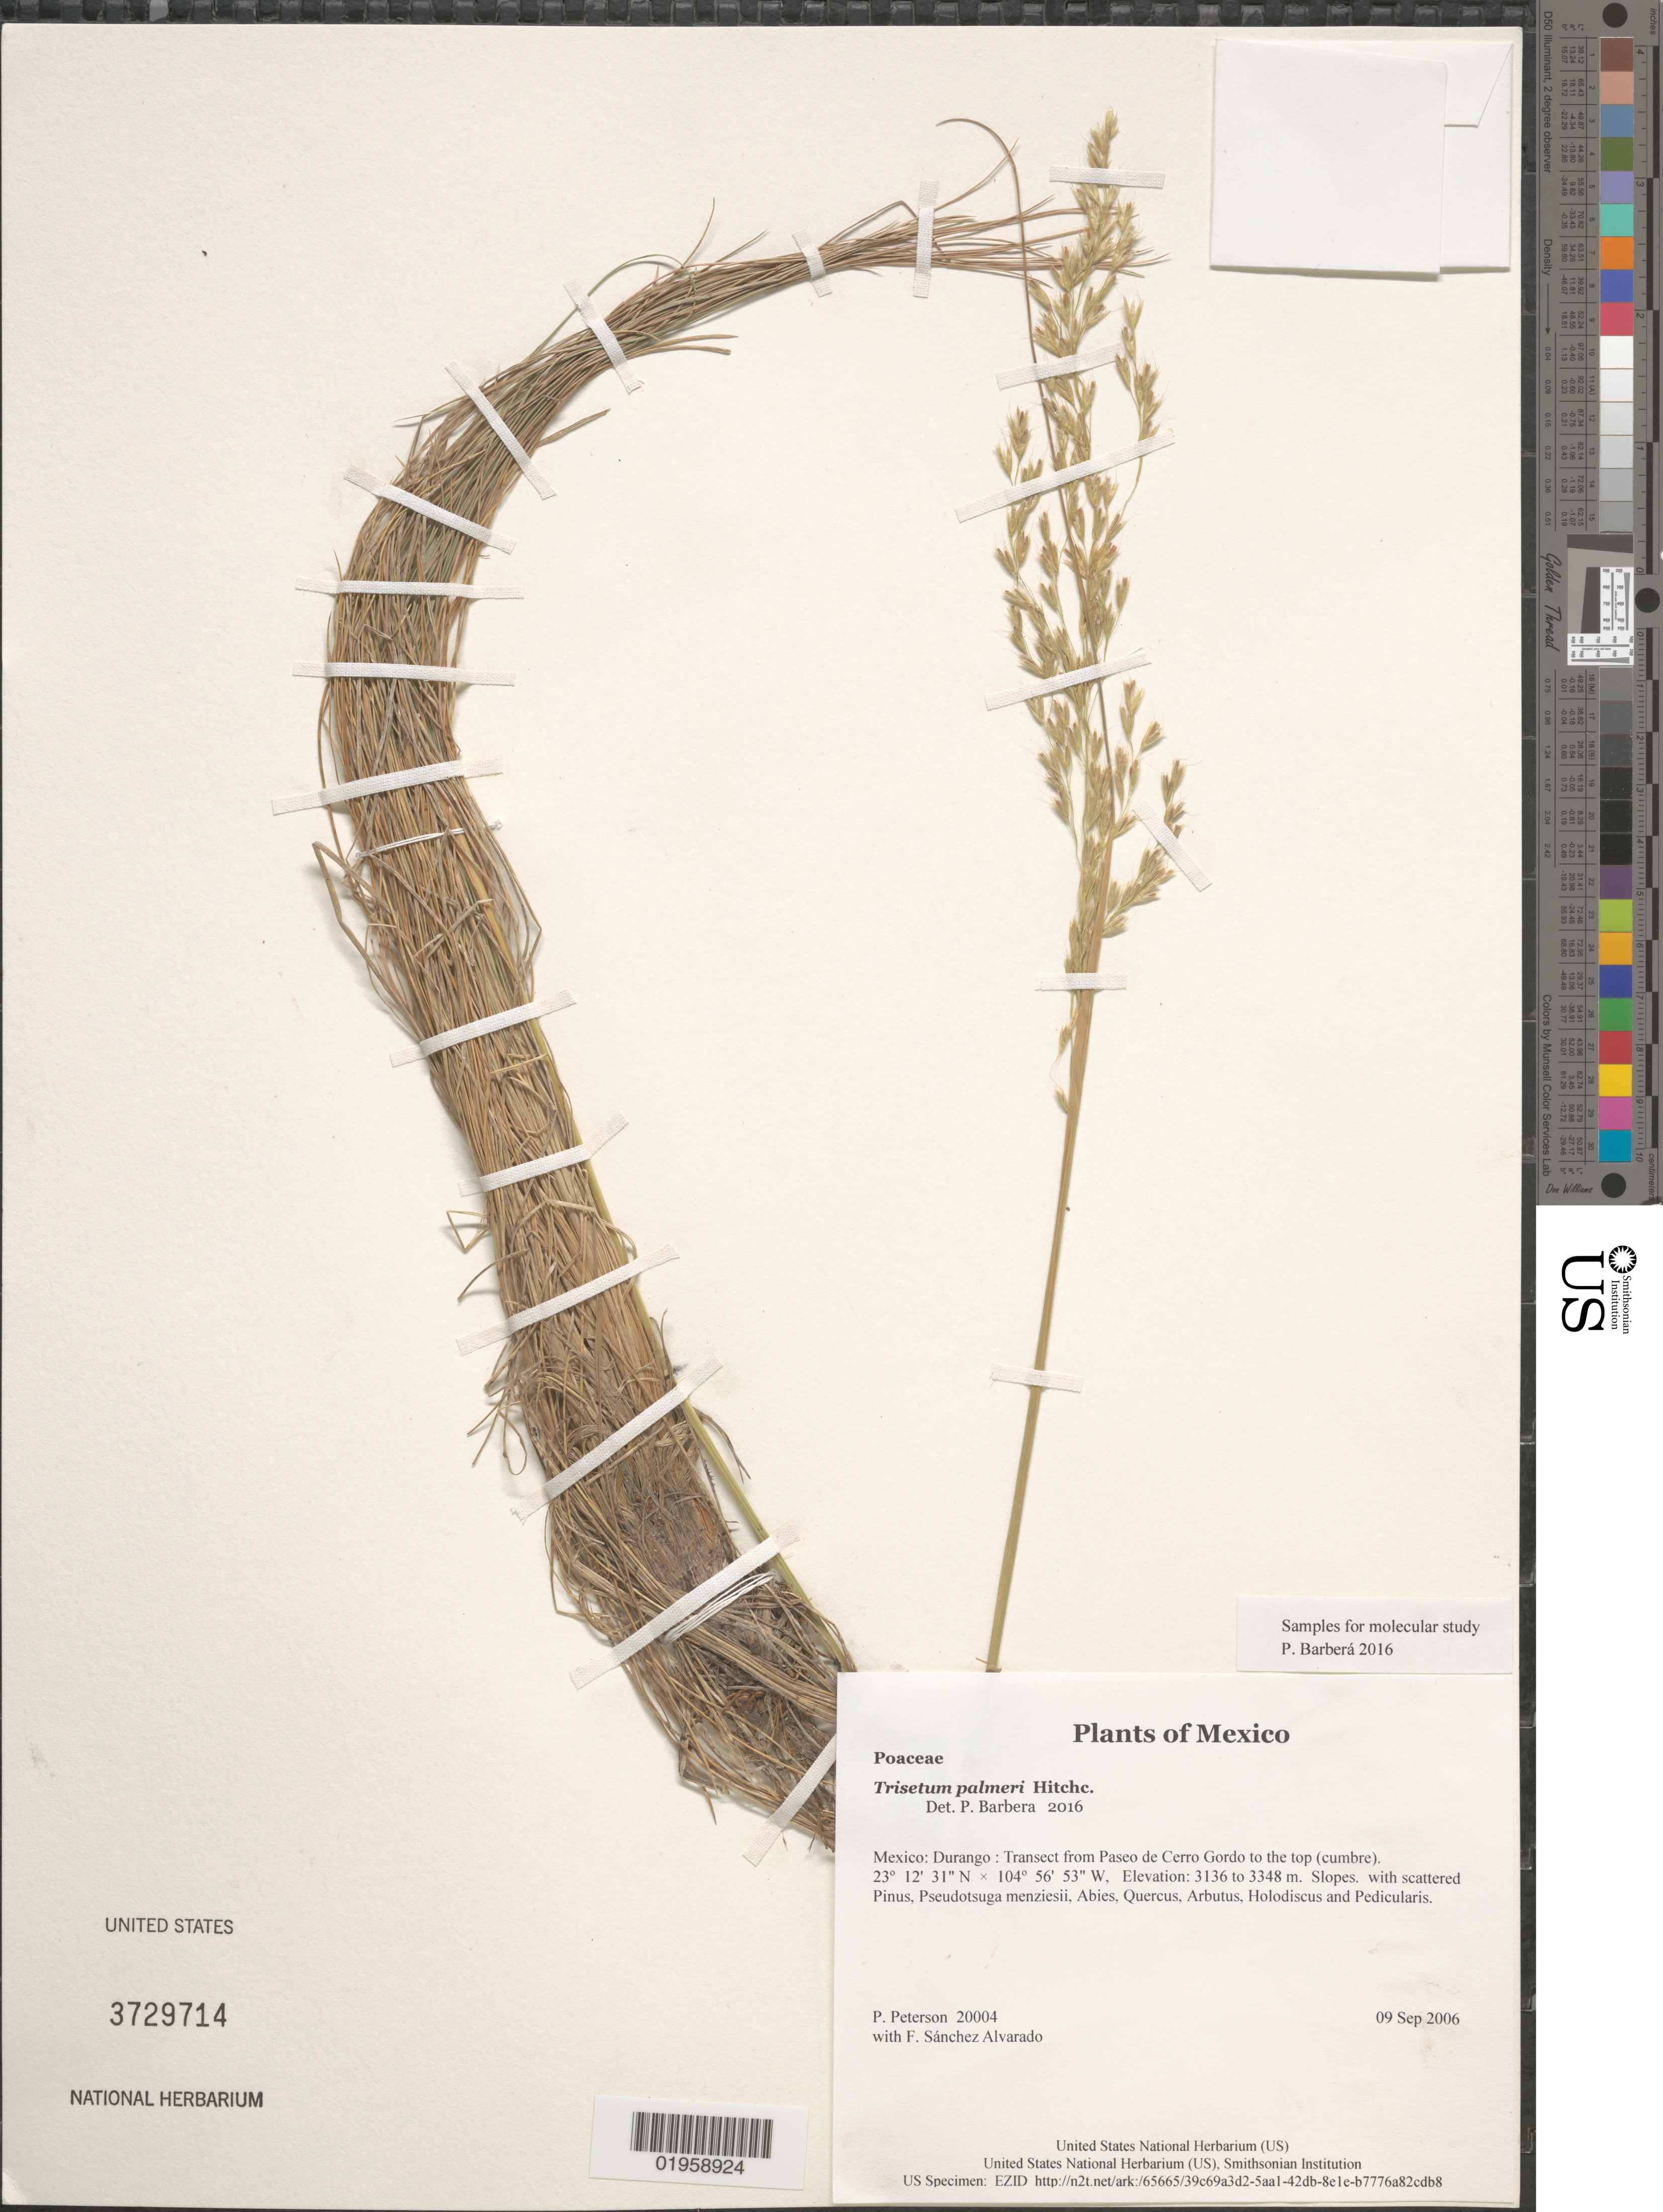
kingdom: Plantae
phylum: Tracheophyta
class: Liliopsida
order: Poales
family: Poaceae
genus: Peyritschia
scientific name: Peyritschia palmeri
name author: (Hitchc.) P.M. Peterson et al.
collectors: P. M. Peterson & F. Sánchez Alvarado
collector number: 20004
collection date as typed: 09 Sep 2006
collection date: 2006-09-09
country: Mexico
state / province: Durango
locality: Transect from Paseo de Cerro Gordo to the top (cumbre).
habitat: Slopes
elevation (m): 3136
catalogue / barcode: US 3729714